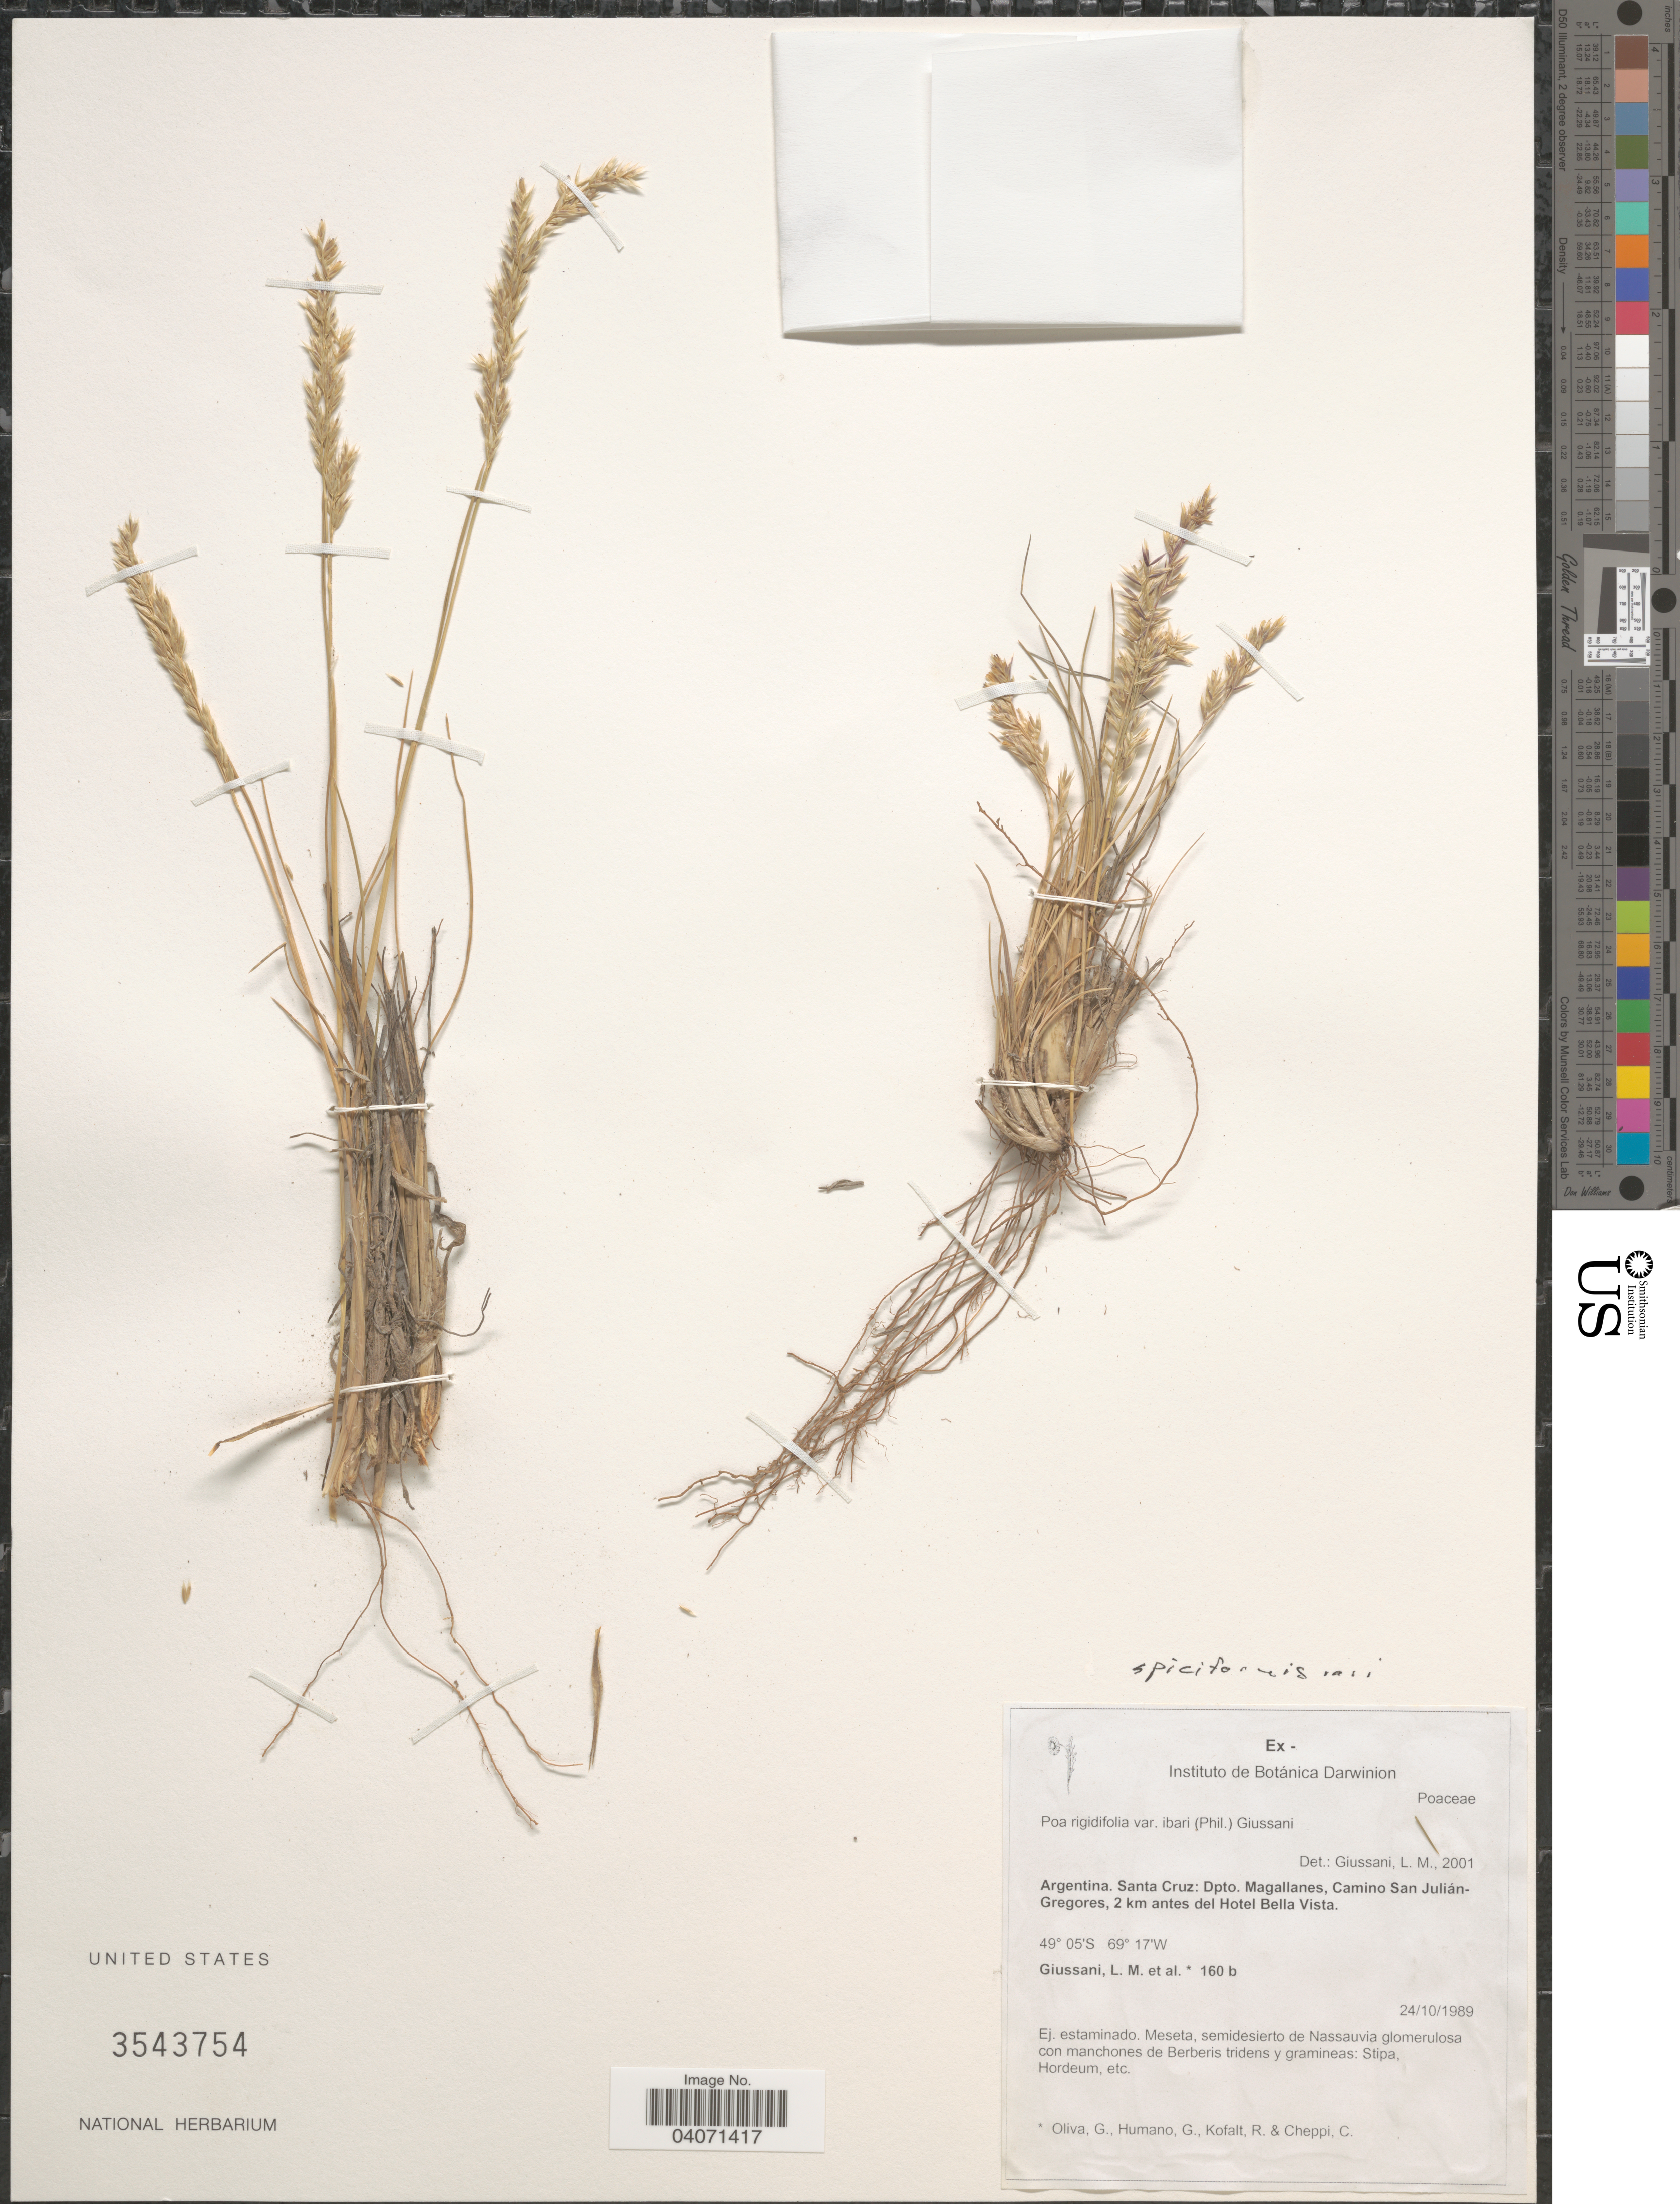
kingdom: Plantae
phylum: Tracheophyta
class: Liliopsida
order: Poales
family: Poaceae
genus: Poa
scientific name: Poa spiciformis var. ibarii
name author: (Phil.) Giussani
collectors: L. Giussani, G. Oliva, G. Humano, R. Kofalt & C. Cheppi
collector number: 160b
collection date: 1989-10-24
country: Argentina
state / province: Santa Cruz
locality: Dpto. Magallanes, Camino San Julián-Gregores, 2 km antes del Hotel Bella Vista.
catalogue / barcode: US 3543754